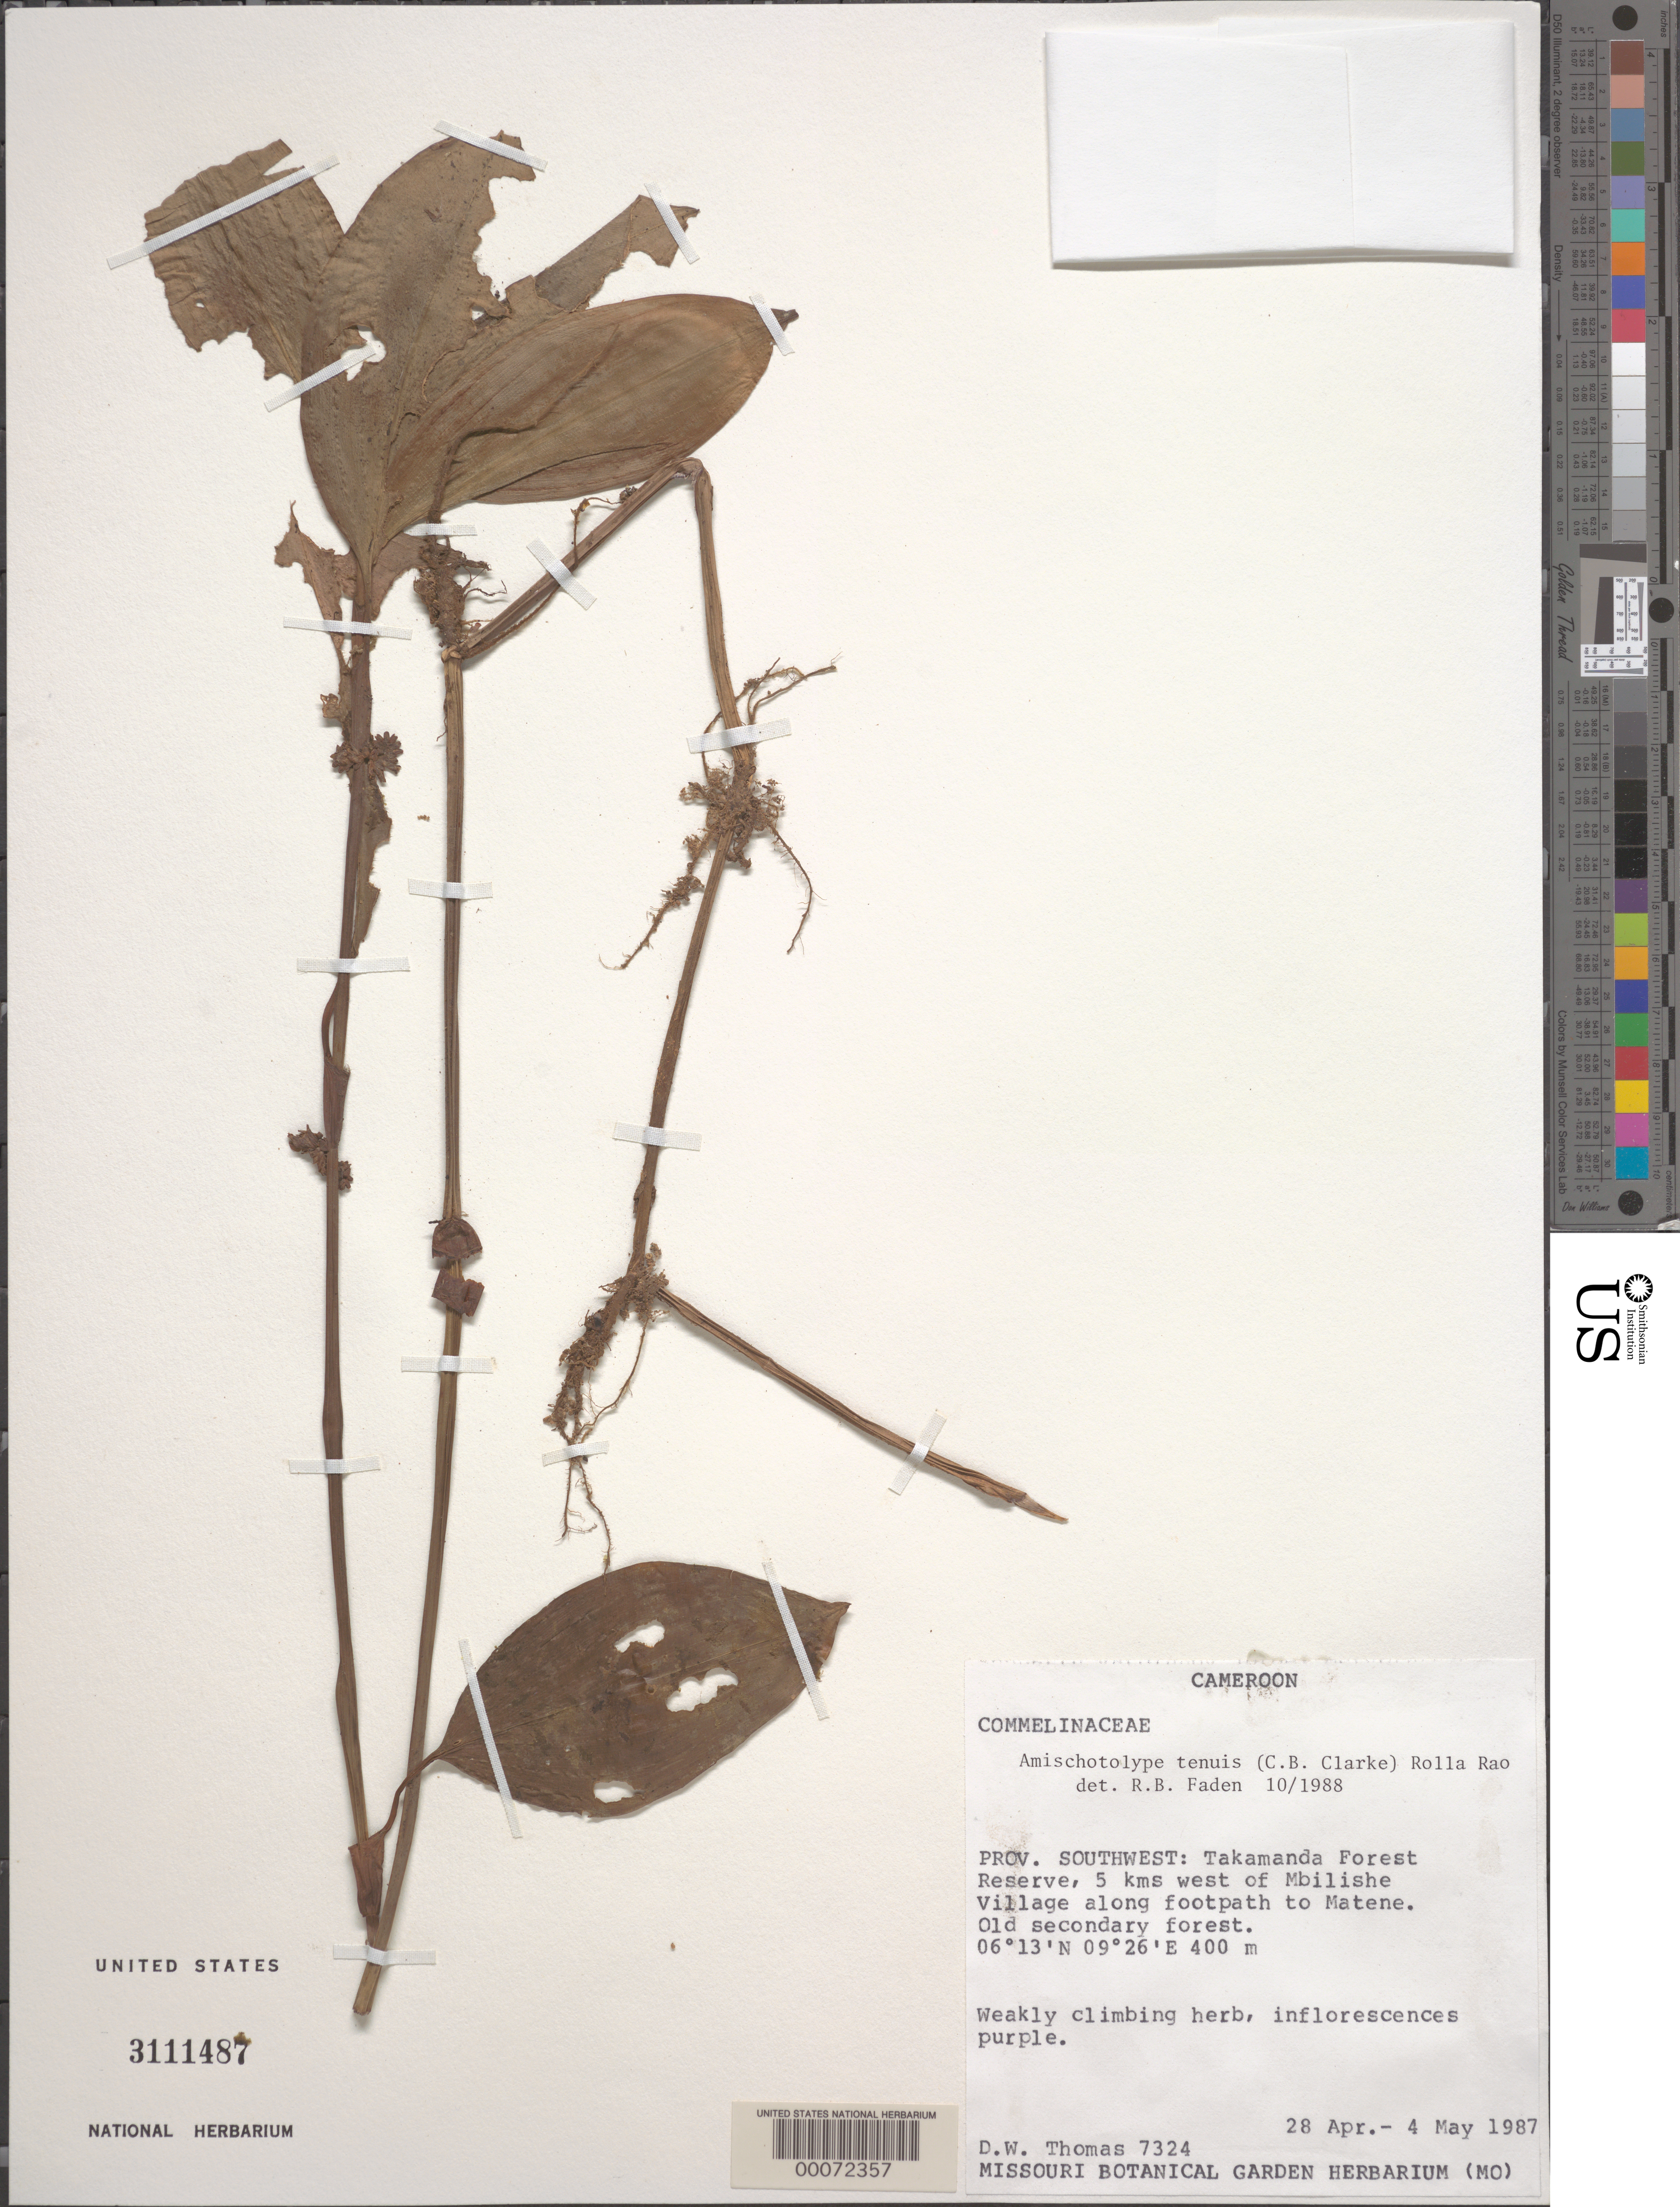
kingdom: Plantae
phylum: Tracheophyta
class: Liliopsida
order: Commelinales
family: Commelinaceae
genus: Amischotolype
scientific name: Amischotolype tenuis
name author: (C.B. Clarke) R.S. Rao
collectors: D. W. Thomas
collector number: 7324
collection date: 1987-04-28/1987-05-04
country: Cameroon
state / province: Sud-Ouest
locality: Prov. Southwest: Takamanda Forest Reserve, 5 kms west of Mbilishe Village along footpath to Matene.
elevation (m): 400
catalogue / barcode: US 3111487